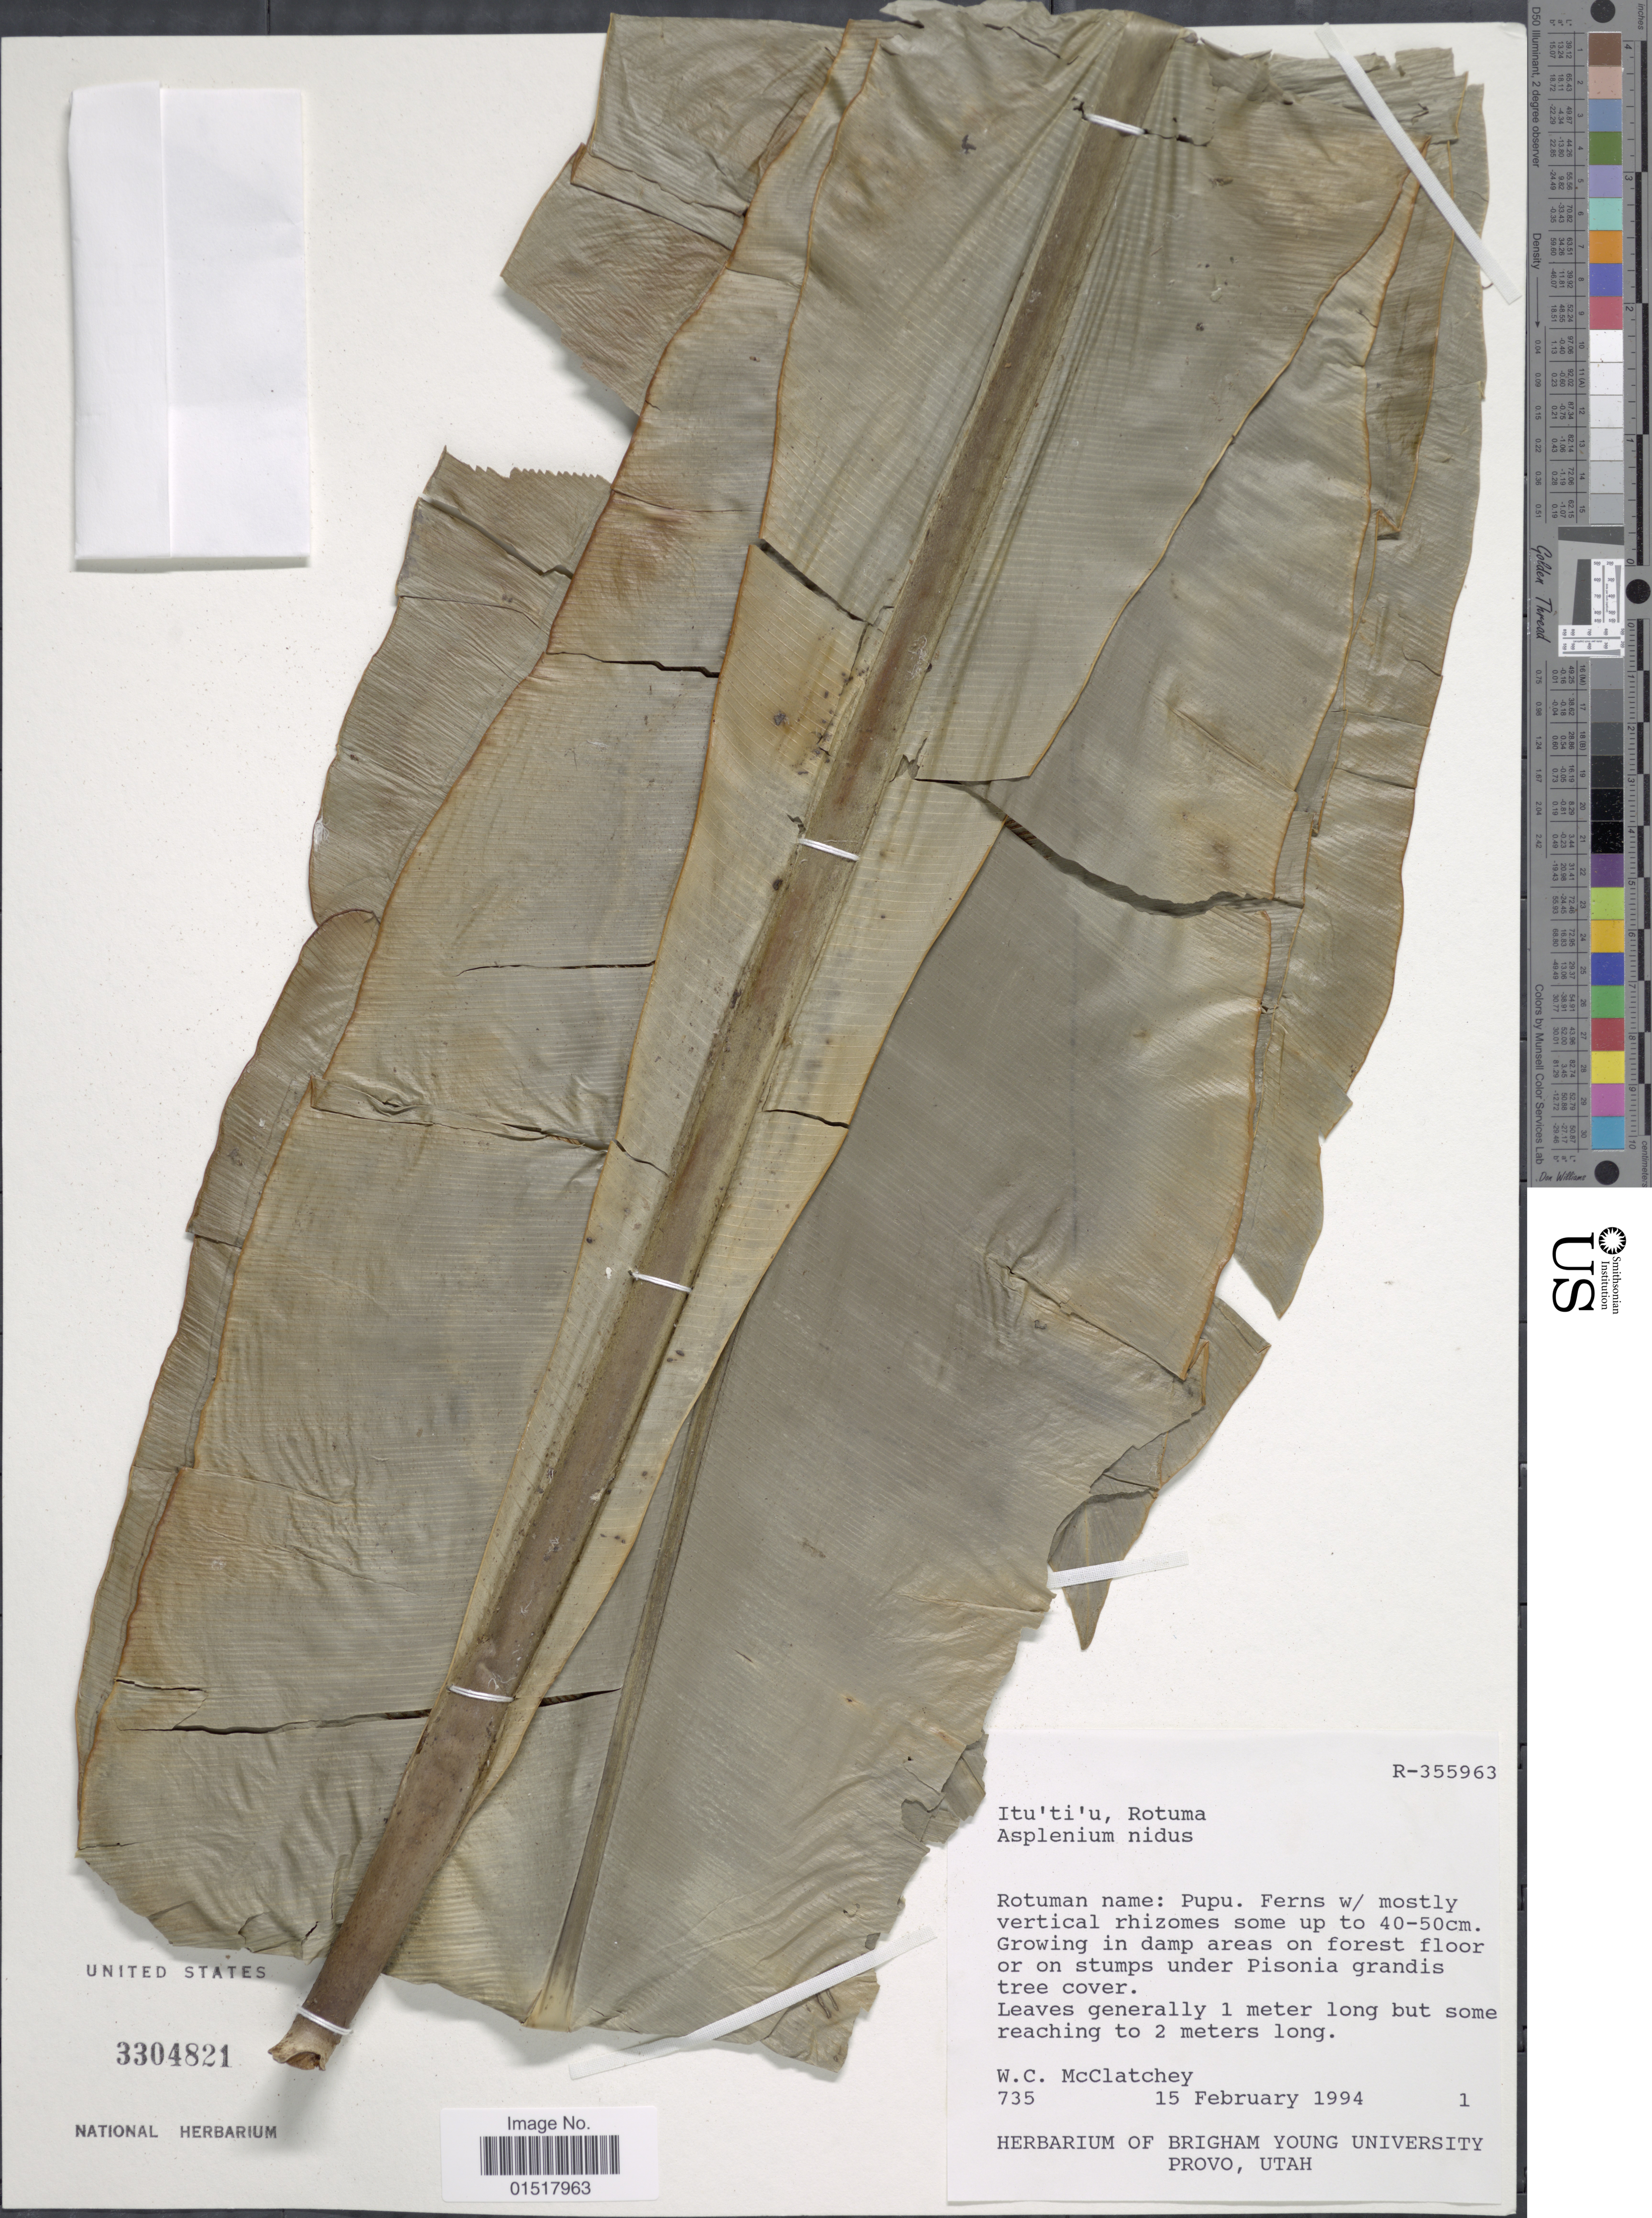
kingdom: Plantae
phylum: Tracheophyta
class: Polypodiopsida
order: Polypodiales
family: Aspleniaceae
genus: Asplenium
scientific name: Asplenium nidus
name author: L.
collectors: W.C. McClatchey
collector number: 735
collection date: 1994-02-15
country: Fiji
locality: Itu'ti'u, Rotuma.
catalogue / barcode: US 3304821